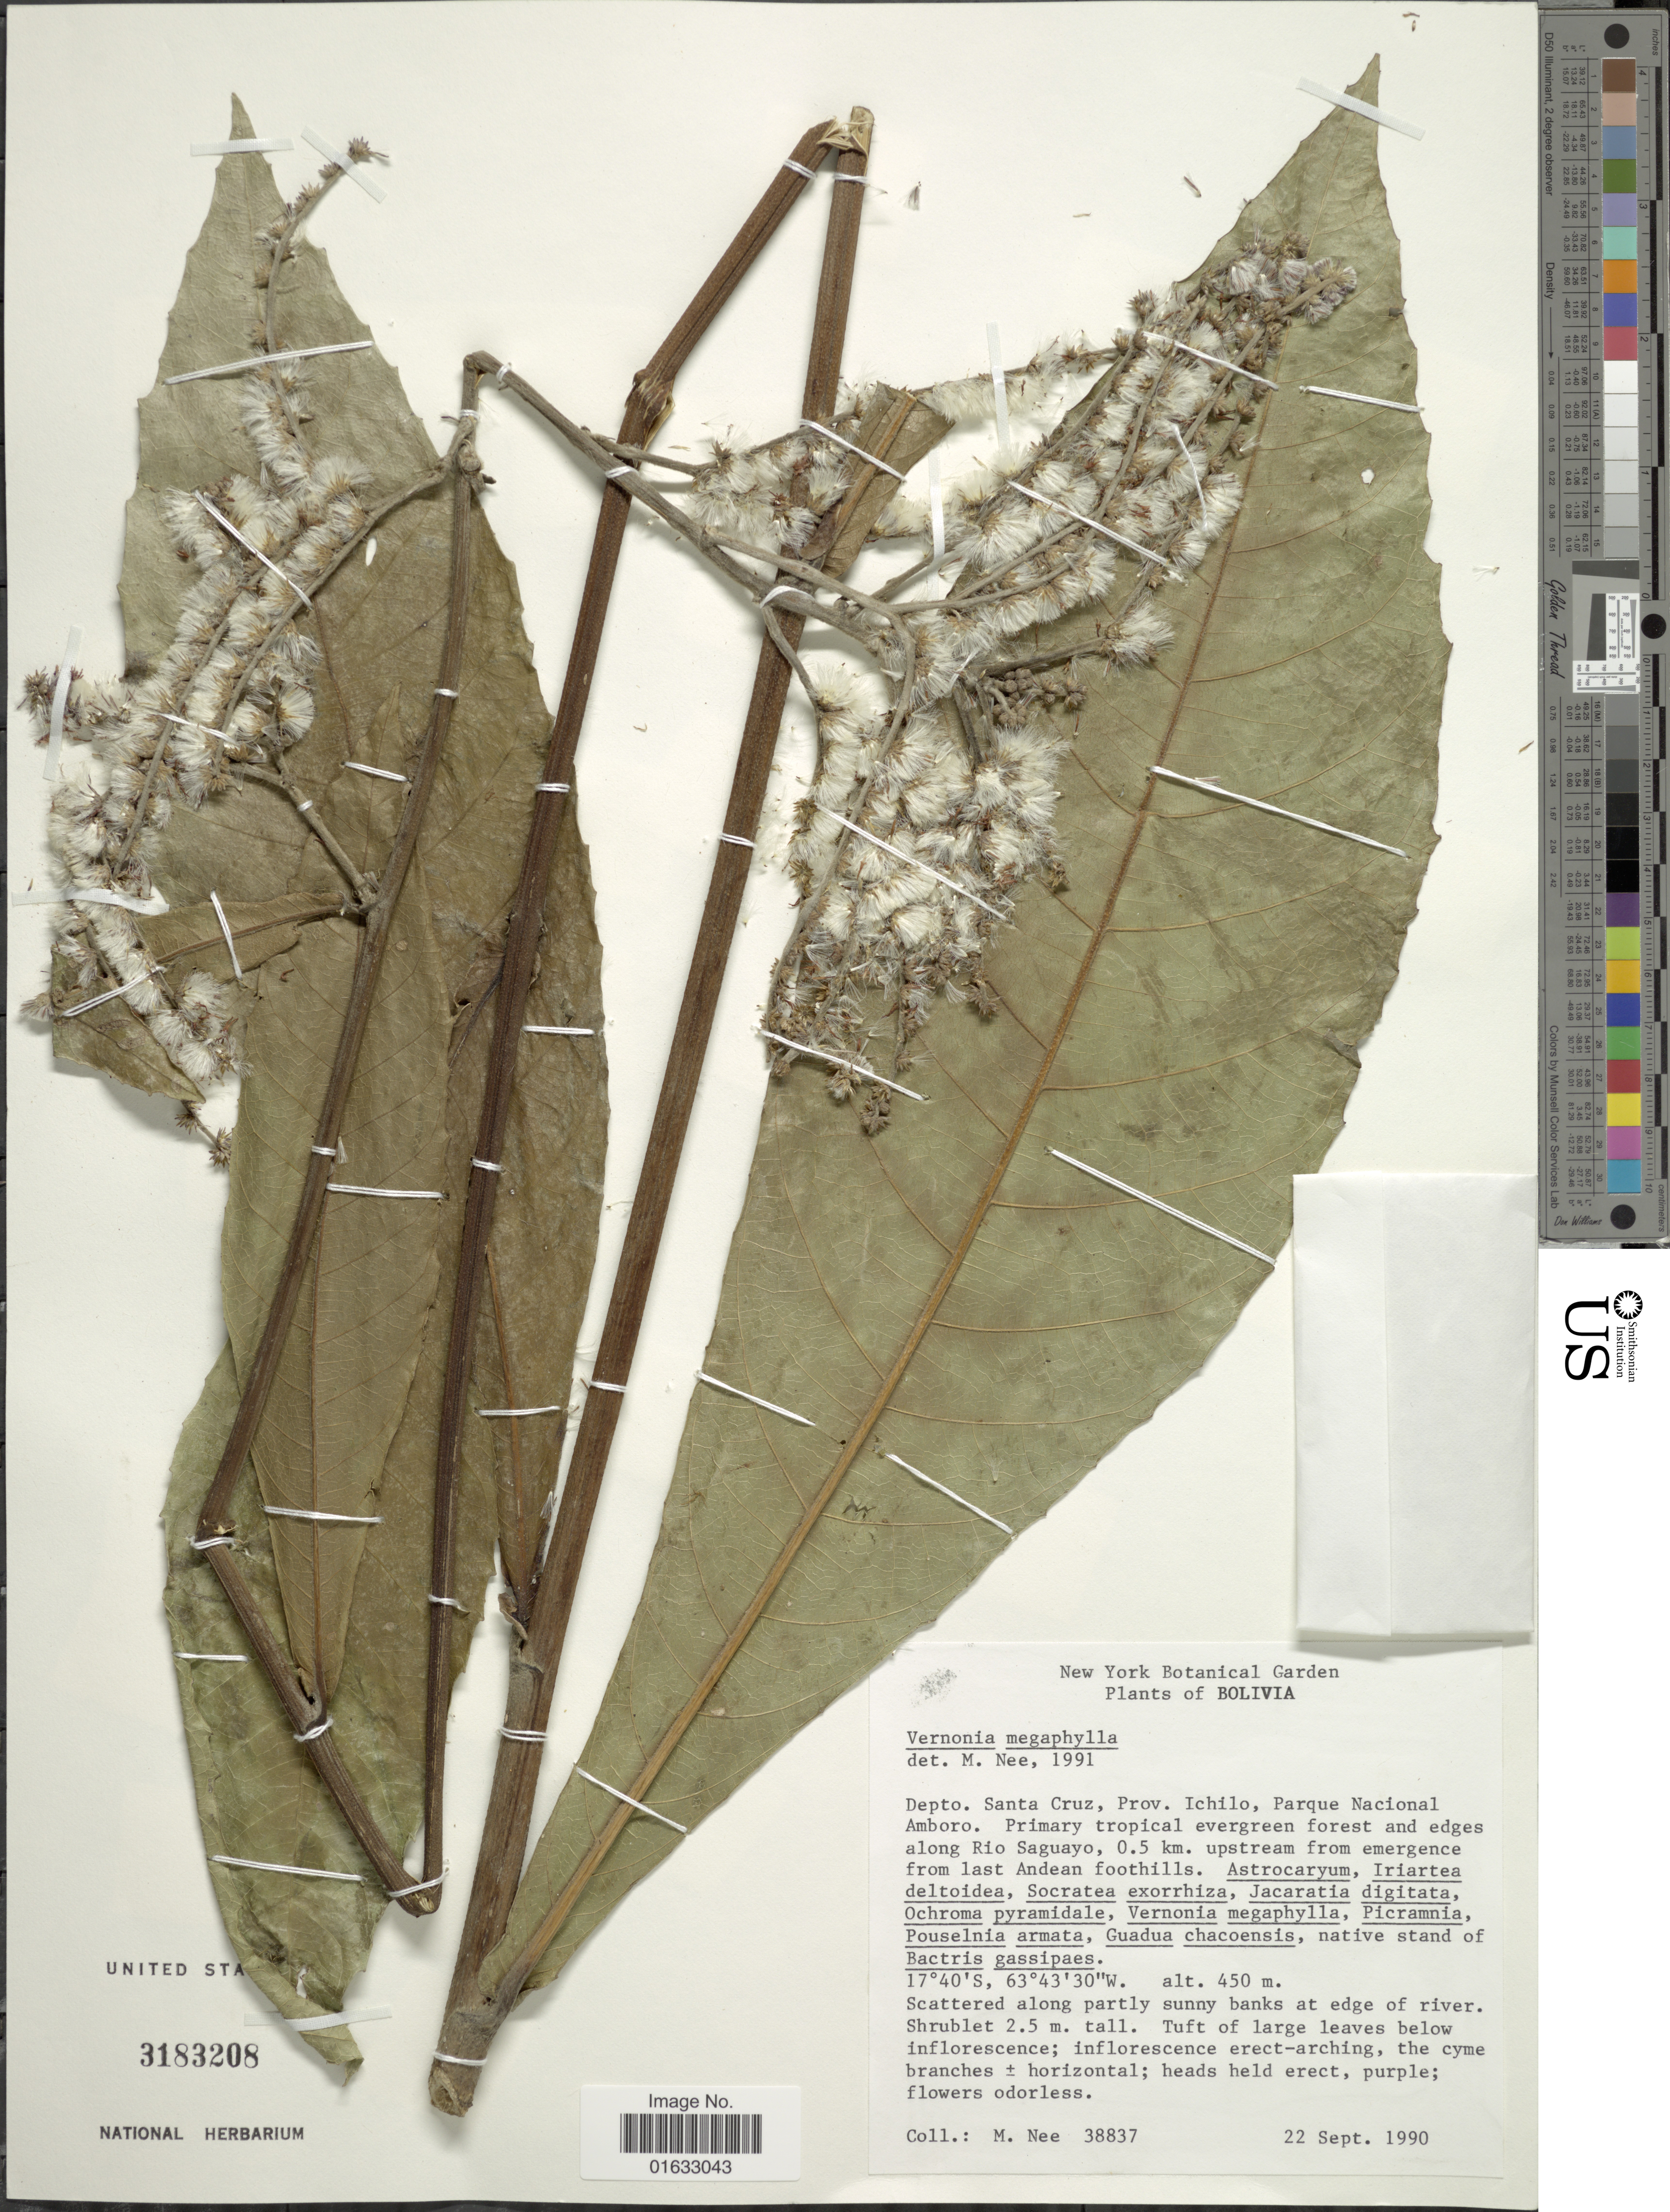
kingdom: Plantae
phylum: Tracheophyta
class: Magnoliopsida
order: Asterales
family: Asteraceae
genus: Eirmocephala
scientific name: Eirmocephala megaphylla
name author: (Hieron.) H. Rob.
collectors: M. Nee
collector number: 38837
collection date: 1990-09-22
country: Bolivia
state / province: Santa Cruz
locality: Bolivia, Depto. Santa Cruz, Prov. Ichilo, Parque Nacional Amboro. Primary tropical evergreen forest and edges along Rio Saguayo, 1.0 km. upstream from emergence from last Andean foothills.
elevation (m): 450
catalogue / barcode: US 3183208